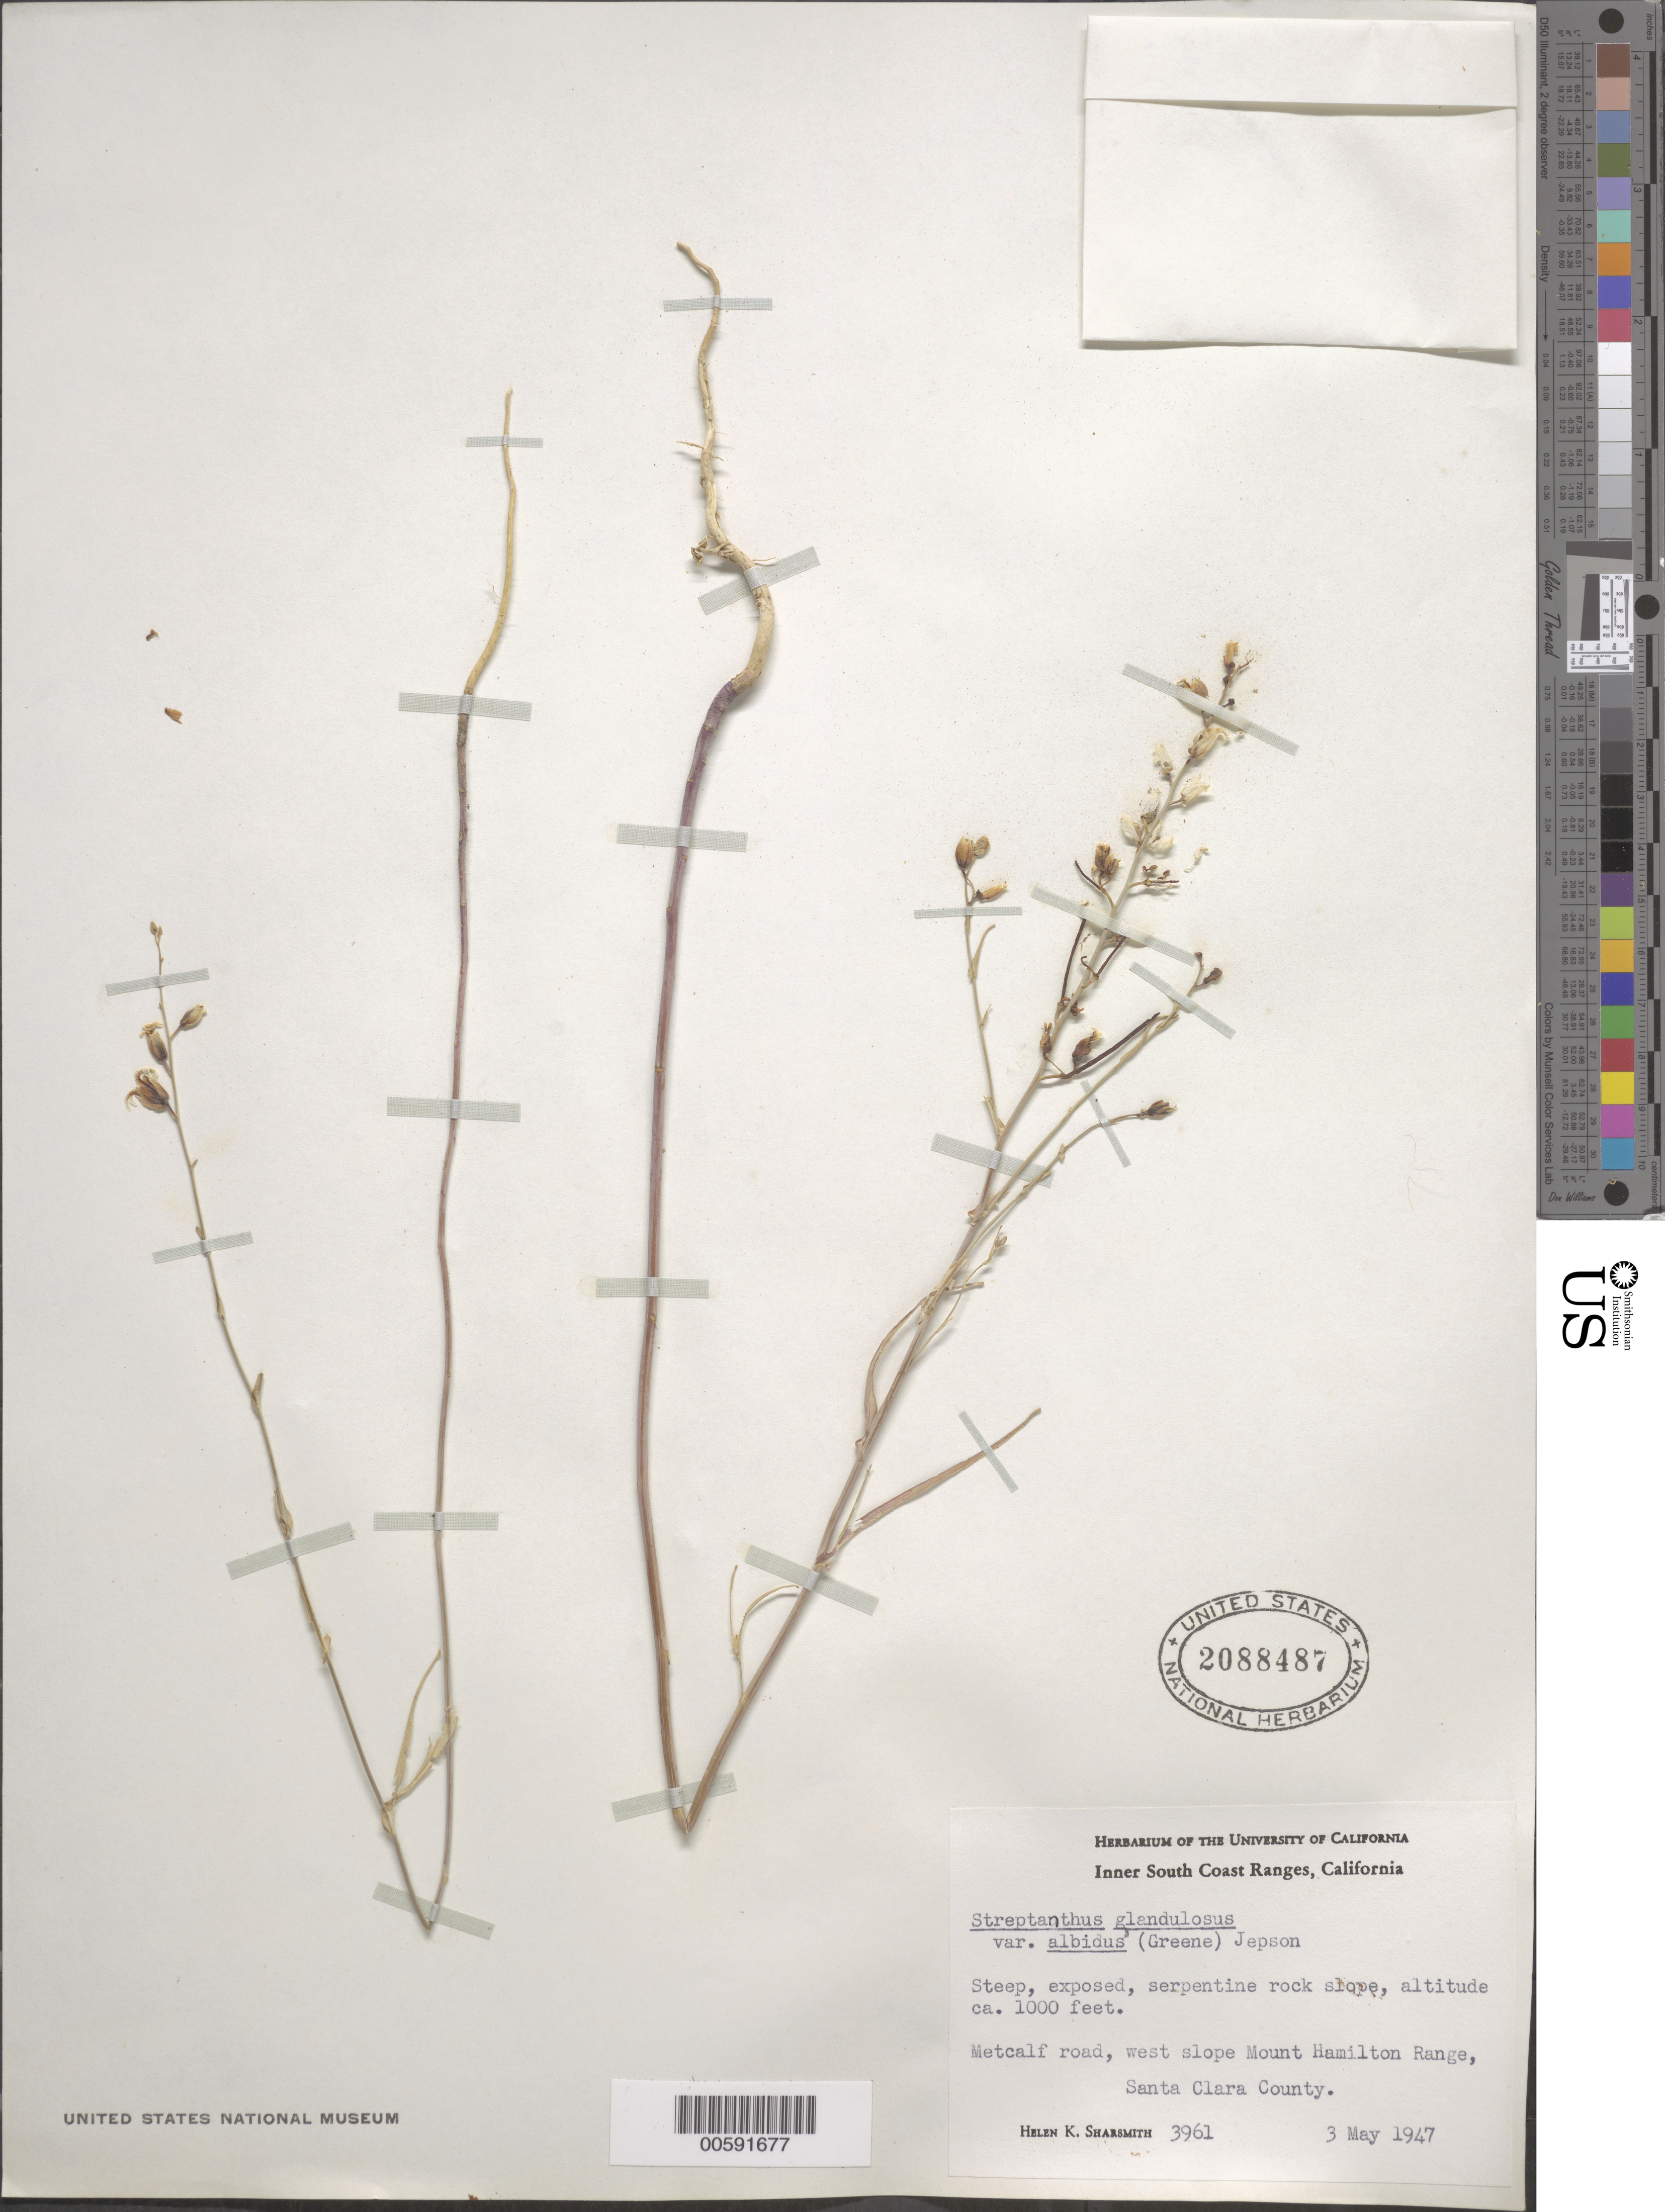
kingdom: Plantae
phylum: Tracheophyta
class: Magnoliopsida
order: Brassicales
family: Brassicaceae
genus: Streptanthus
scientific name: Streptanthus albidus var. albidus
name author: Greene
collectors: H. Sharsmith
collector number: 3961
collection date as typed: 03 May 1947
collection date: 1947-05-03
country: United States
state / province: California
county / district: Santa Clara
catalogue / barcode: US 2088487